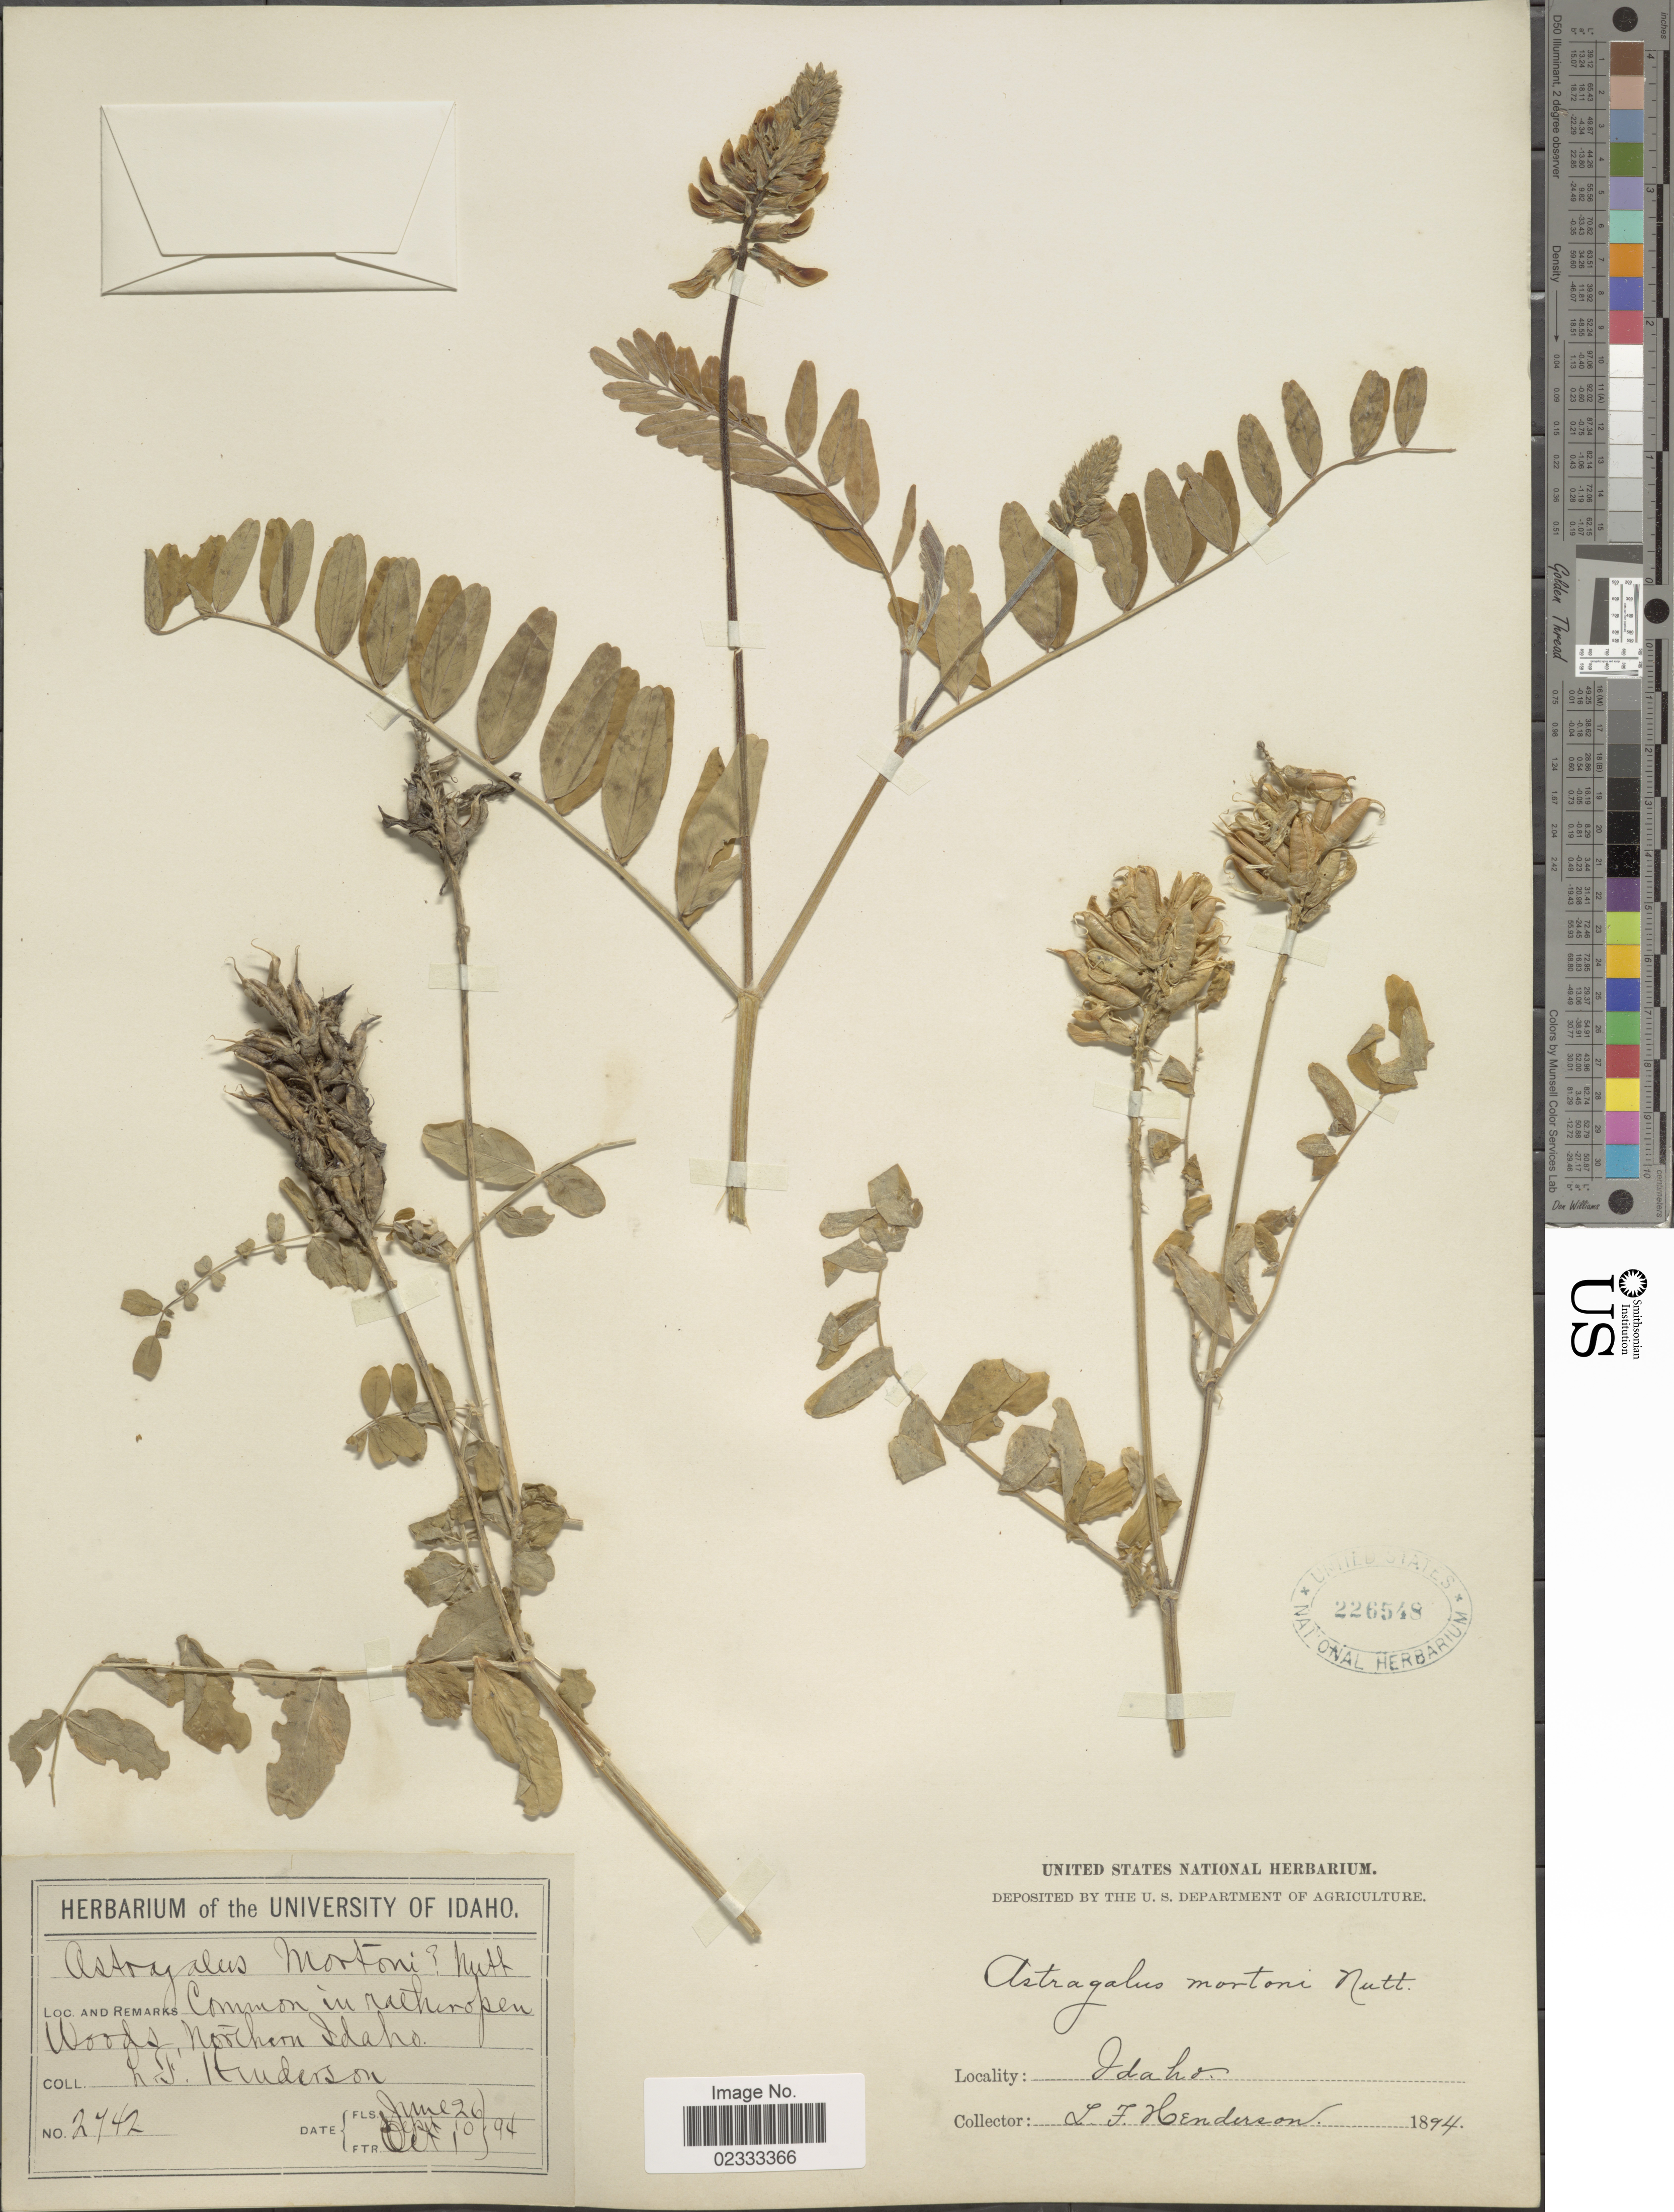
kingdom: Plantae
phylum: Tracheophyta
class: Magnoliopsida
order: Fabales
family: Fabaceae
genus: Astragalus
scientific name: Astragalus mortonii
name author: Nutt.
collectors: L. Henderson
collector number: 2742*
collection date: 1894-06-26/1894-10-01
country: United States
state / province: Idaho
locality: Common in rather open woods, Northern Idaho.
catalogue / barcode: US 226548